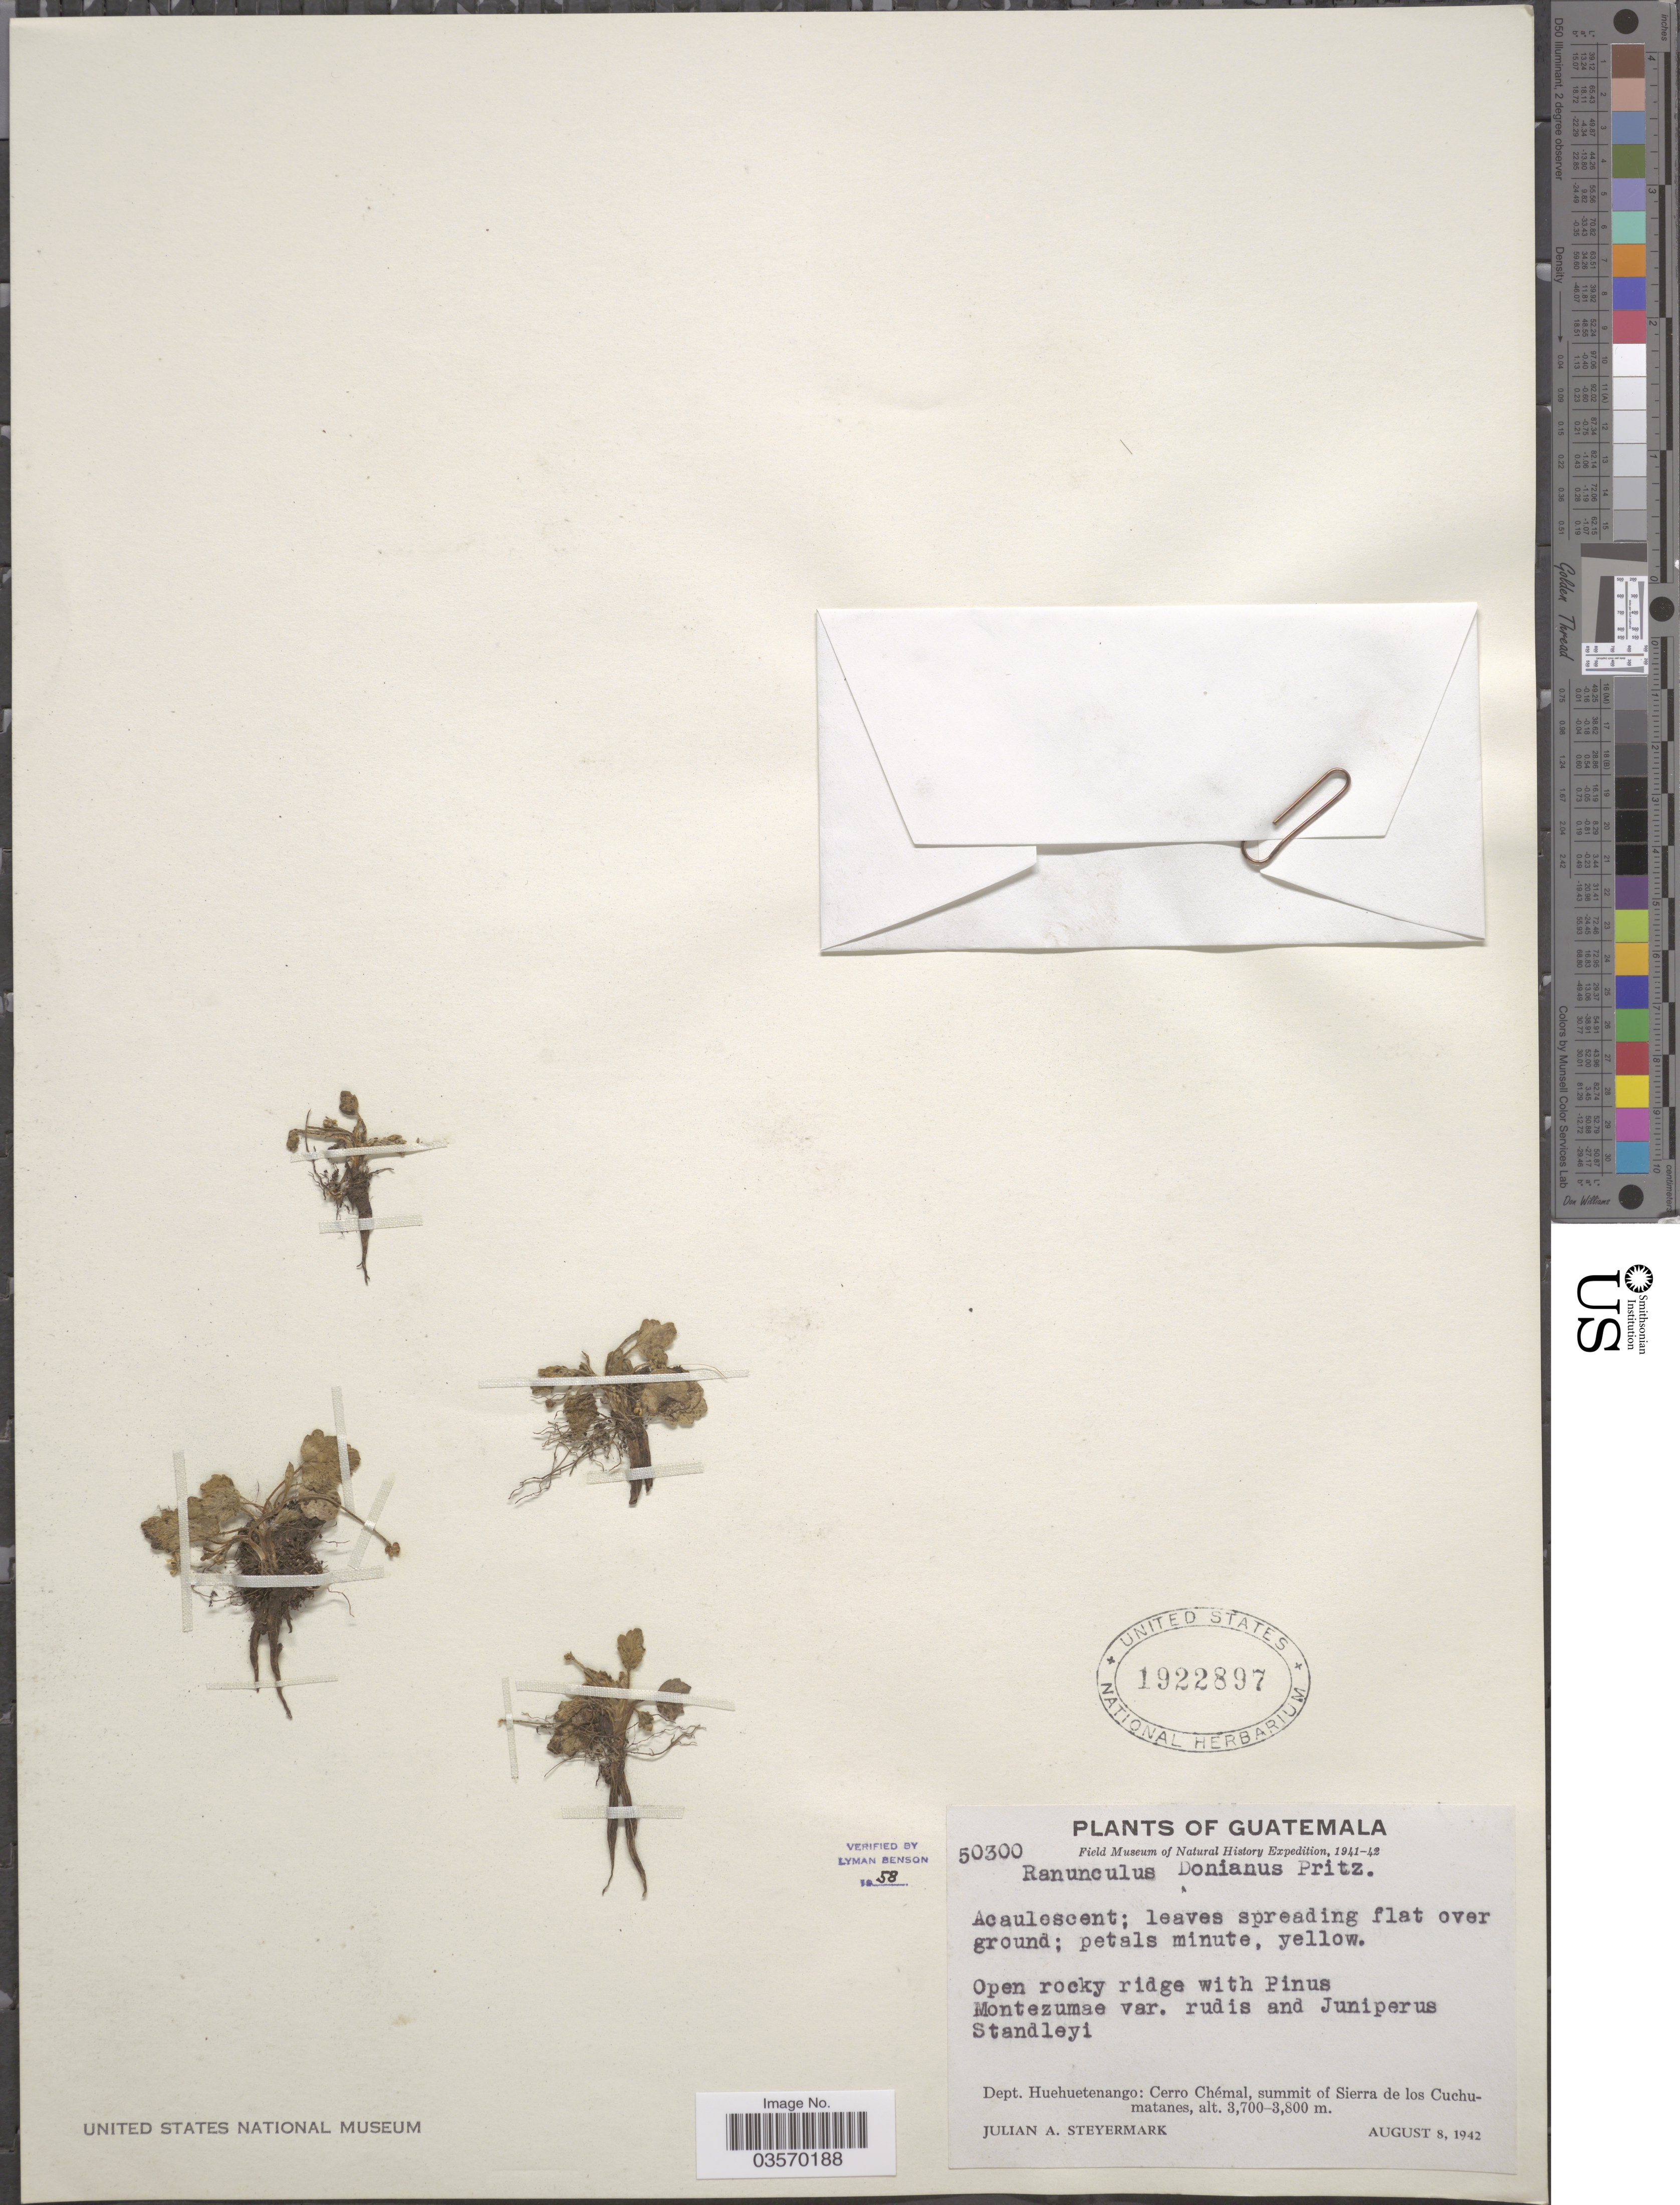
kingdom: Plantae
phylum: Tracheophyta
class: Magnoliopsida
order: Ranunculales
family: Ranunculaceae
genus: Ranunculus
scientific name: Ranunculus donianus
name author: Pritz. ex Walp.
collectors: J. Steyermark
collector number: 50300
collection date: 1942-08-08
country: Guatemala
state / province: Huehuetenango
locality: Dept. Huehuetenango: Cerro Chémal, summit of Sierra de los Cuchumatanes.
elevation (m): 3700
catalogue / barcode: US 1922897